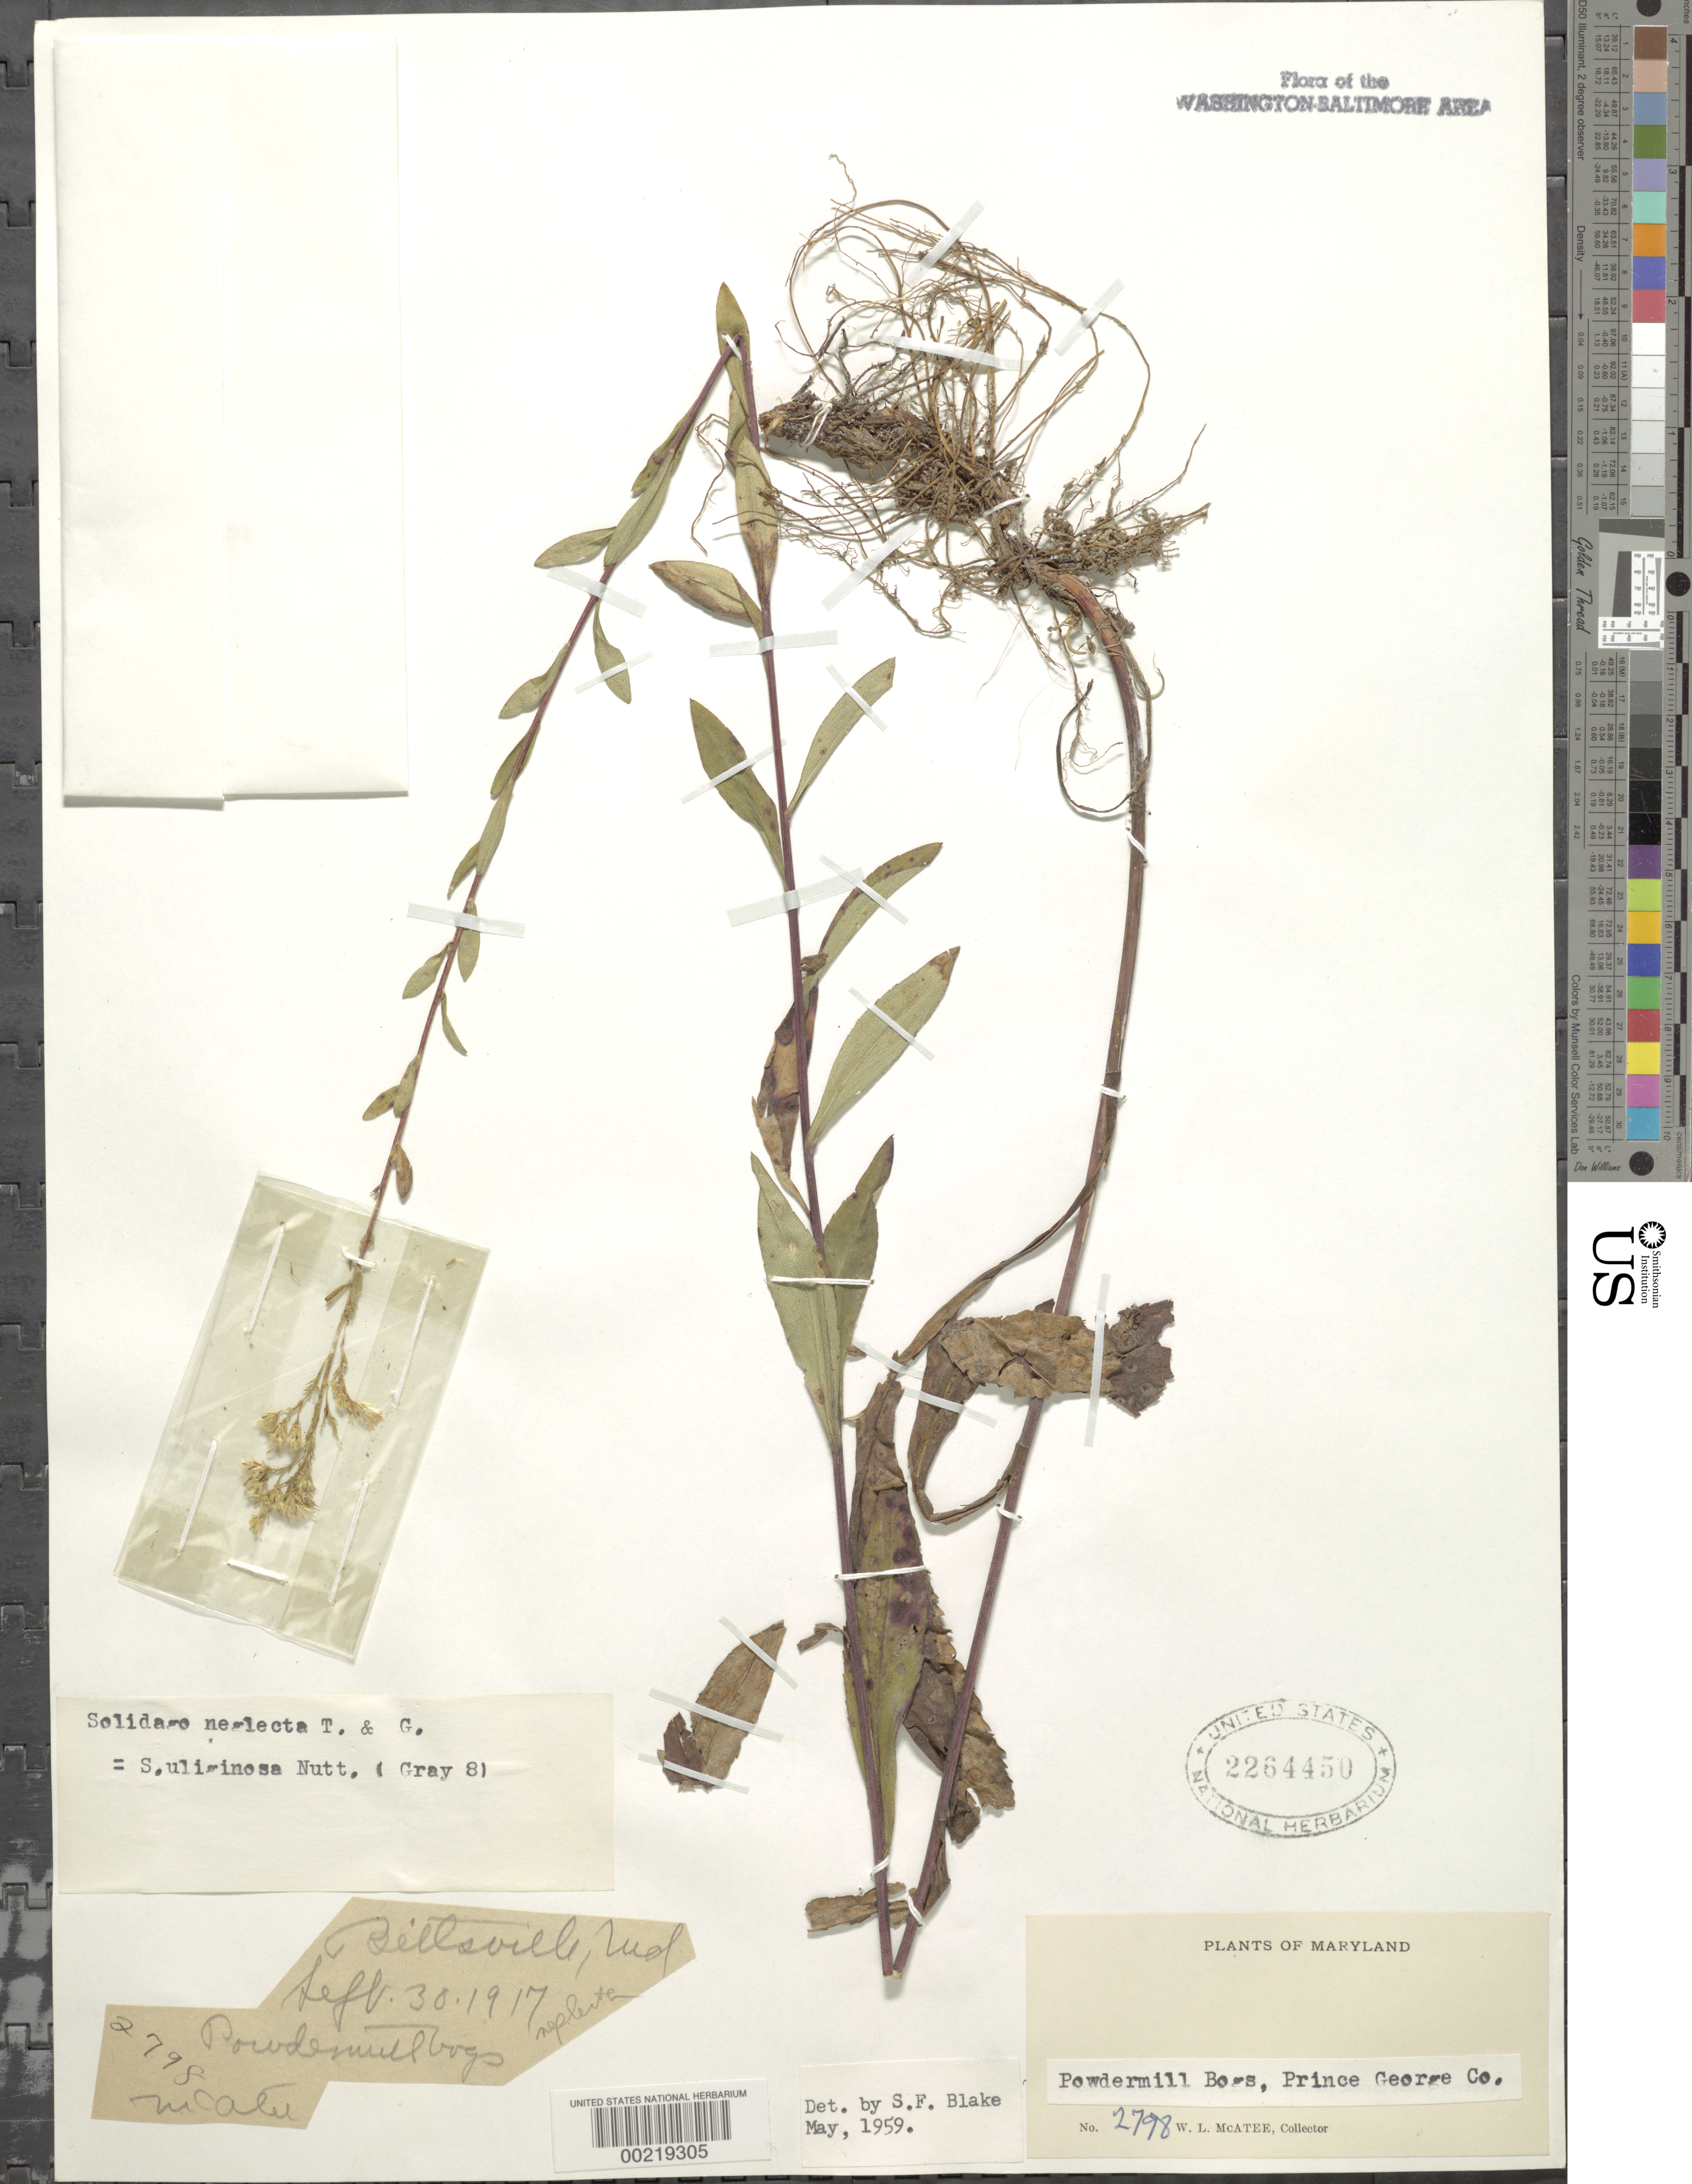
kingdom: Plantae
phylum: Tracheophyta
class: Magnoliopsida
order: Asterales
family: Asteraceae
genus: Solidago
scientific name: Solidago uliginosa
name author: Nutt.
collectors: W. McAtee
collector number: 2798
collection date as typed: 30 Sep 1917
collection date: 1917-09-30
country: United States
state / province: Maryland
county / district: Prince George's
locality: Powdermill Bogs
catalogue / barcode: US 2264450